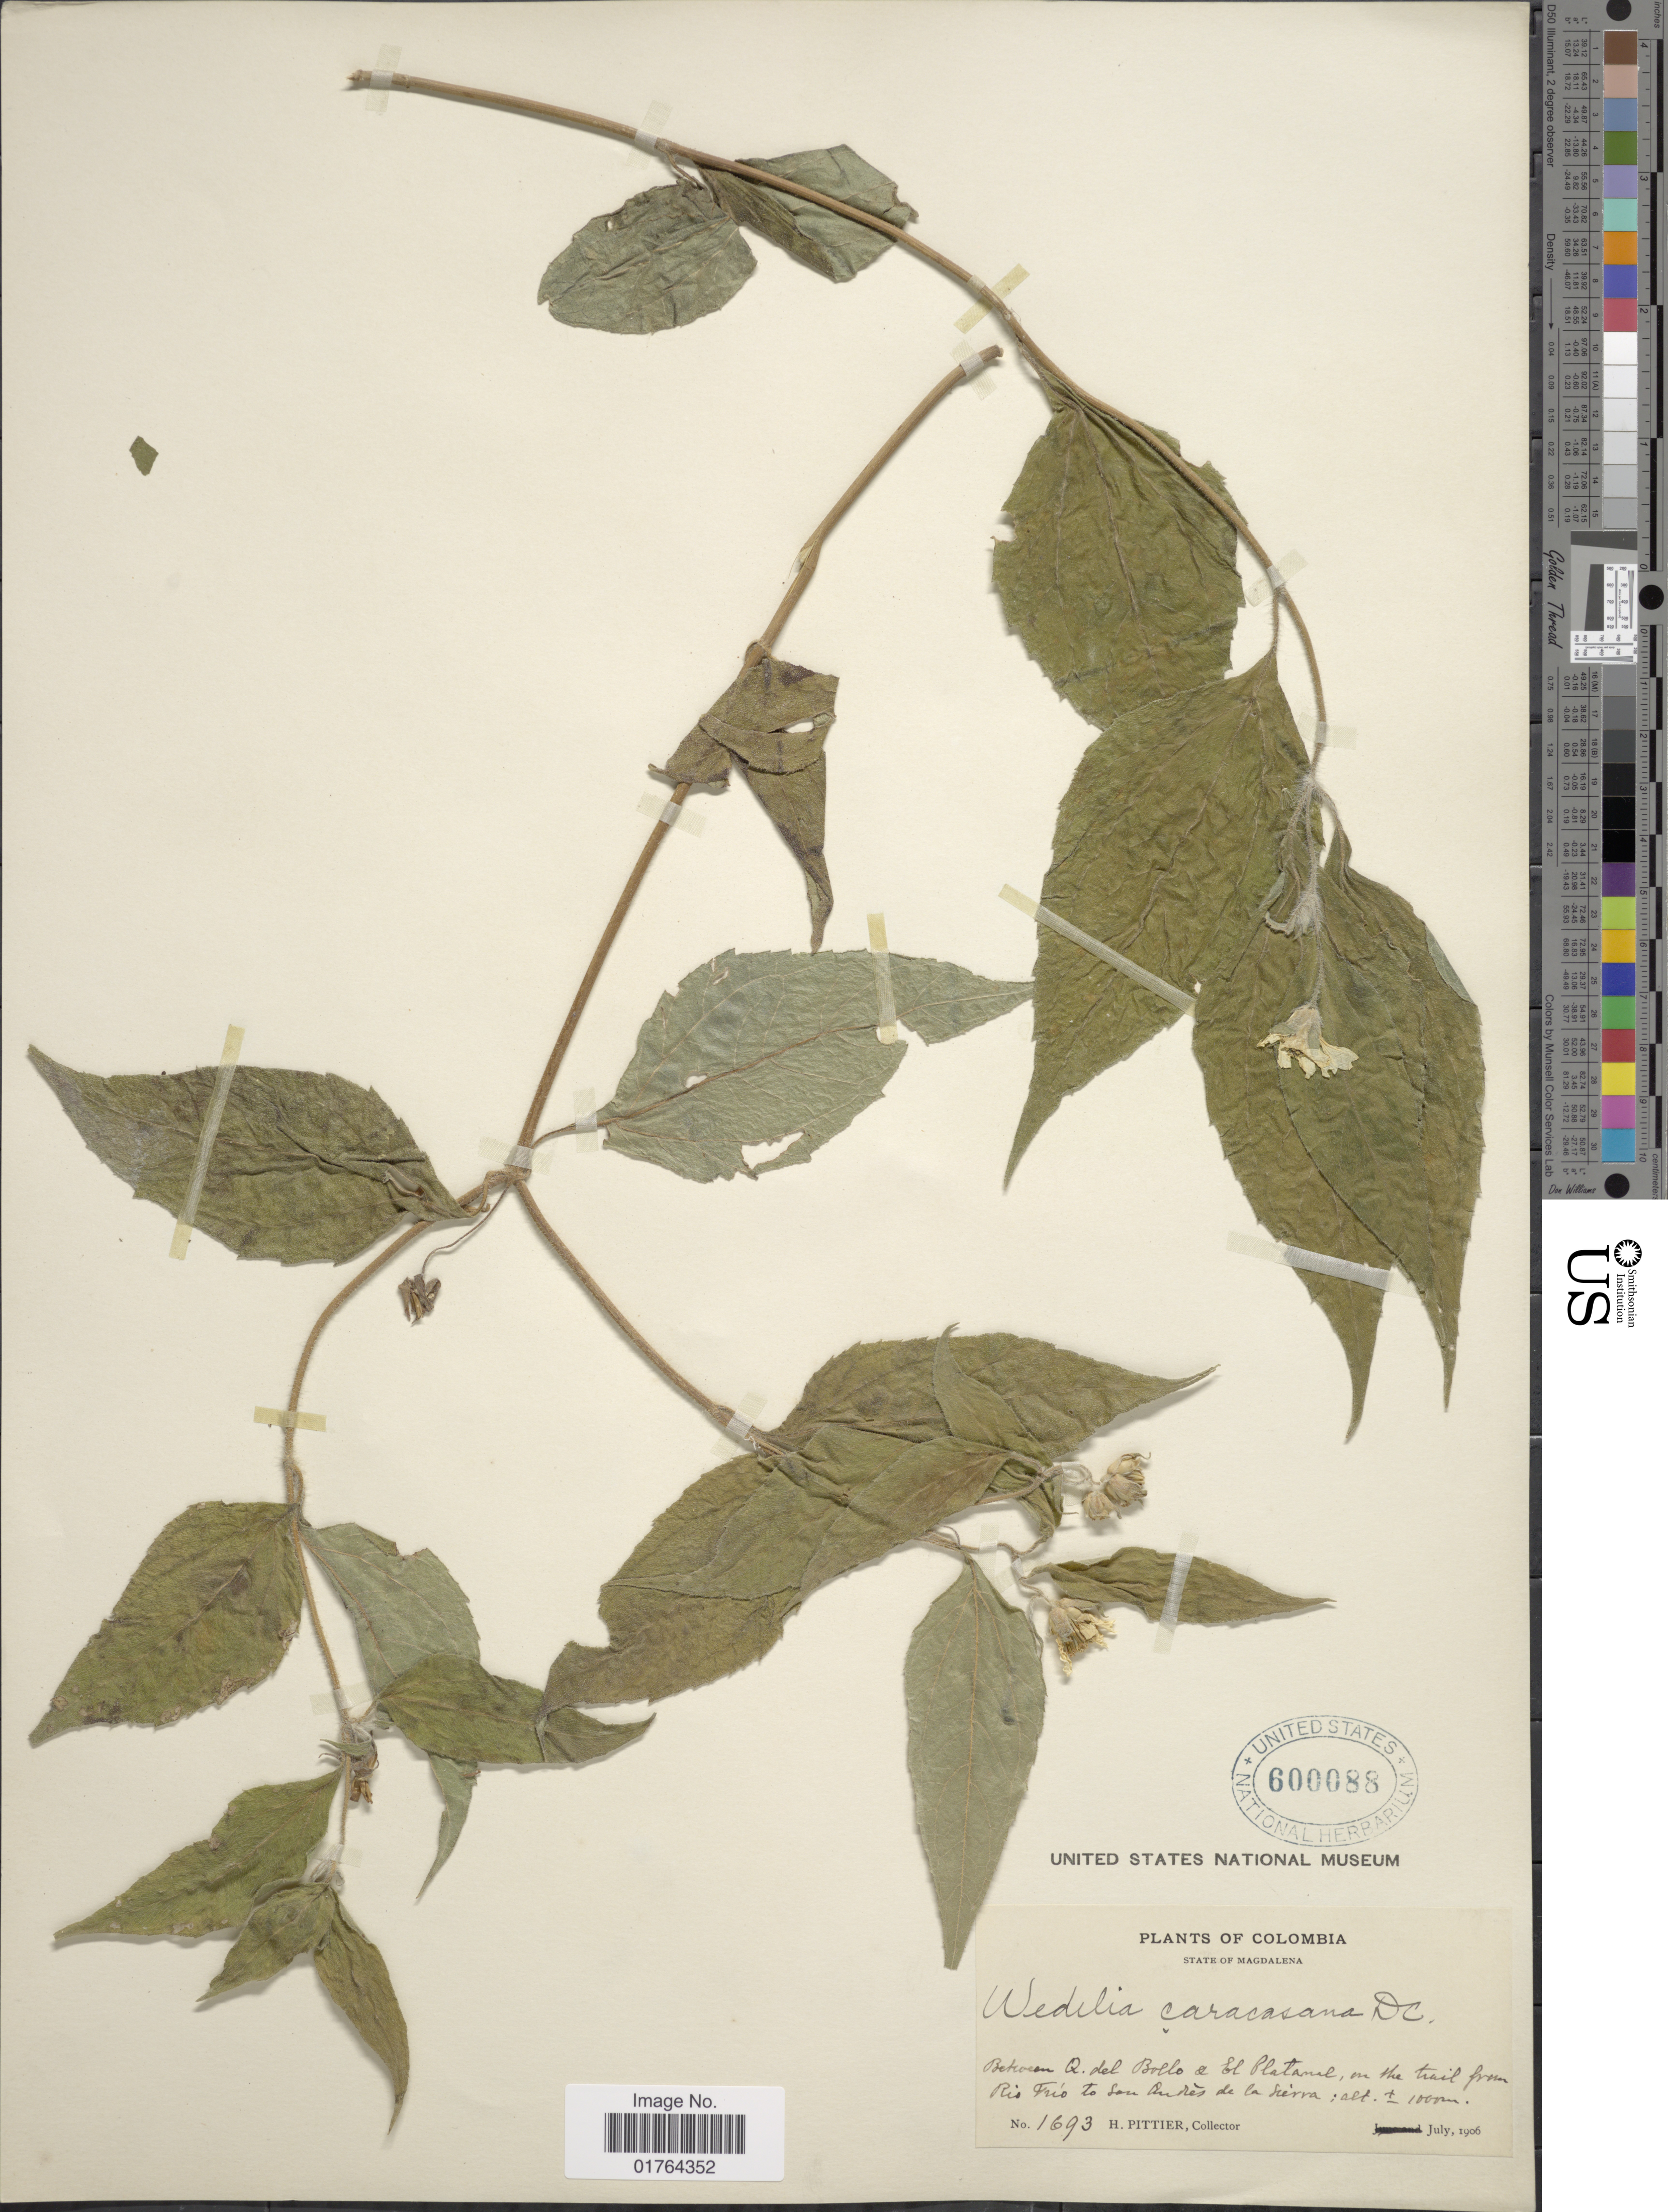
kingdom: Plantae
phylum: Tracheophyta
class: Magnoliopsida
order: Asterales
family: Asteraceae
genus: Wedelia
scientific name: Wedelia calycina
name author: Rich.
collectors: H. F. Pittier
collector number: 1693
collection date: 1906-07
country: Colombia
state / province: Magdalena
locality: Between Q. del Bollo a El Platanal, on the trail from Rio Frio to San Andrés de la Sierra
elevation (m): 1000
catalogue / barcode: US 600088